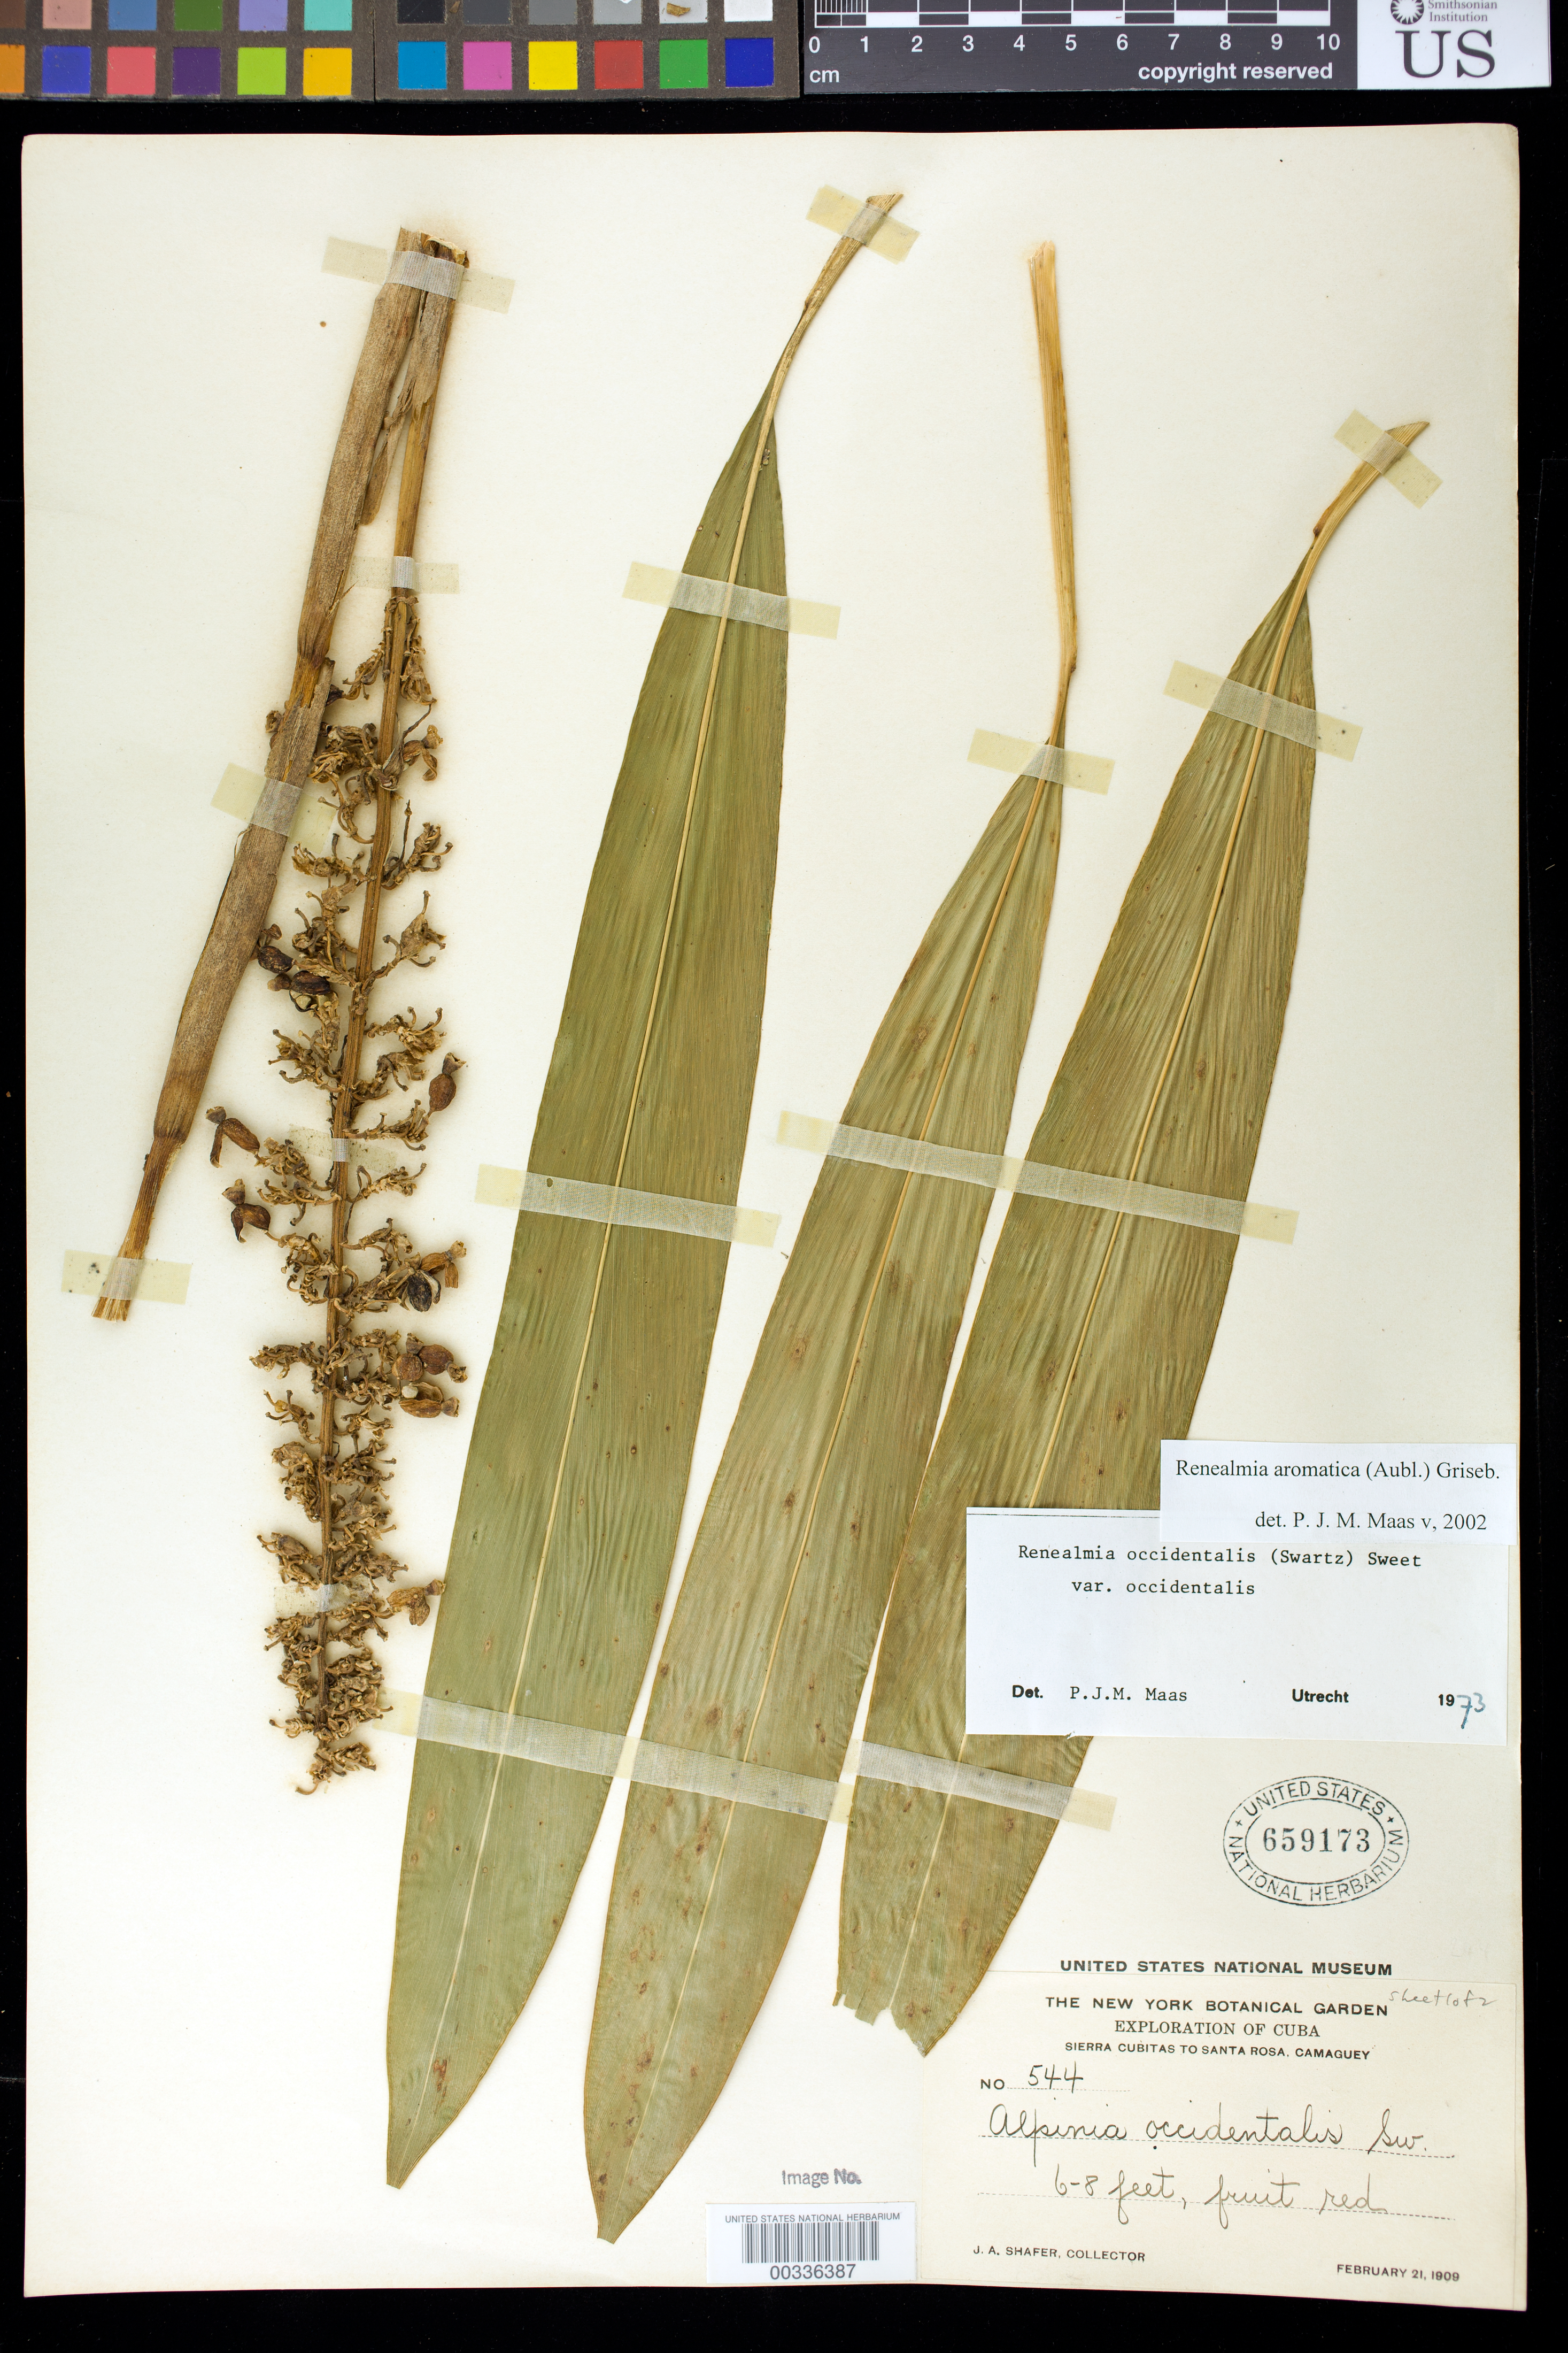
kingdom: Plantae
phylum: Tracheophyta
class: Liliopsida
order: Zingiberales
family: Zingiberaceae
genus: Renealmia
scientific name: Renealmia aromatica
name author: (Aubl.) Griseb.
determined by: Maas, Paul J. M.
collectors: J. A. Shafer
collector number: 544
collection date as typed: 21 Feb 1909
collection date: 1909-02-21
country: Cuba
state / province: Camagüey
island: Greater Antilles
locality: Sierra Cubitas to Santa Rosa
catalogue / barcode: US 659173